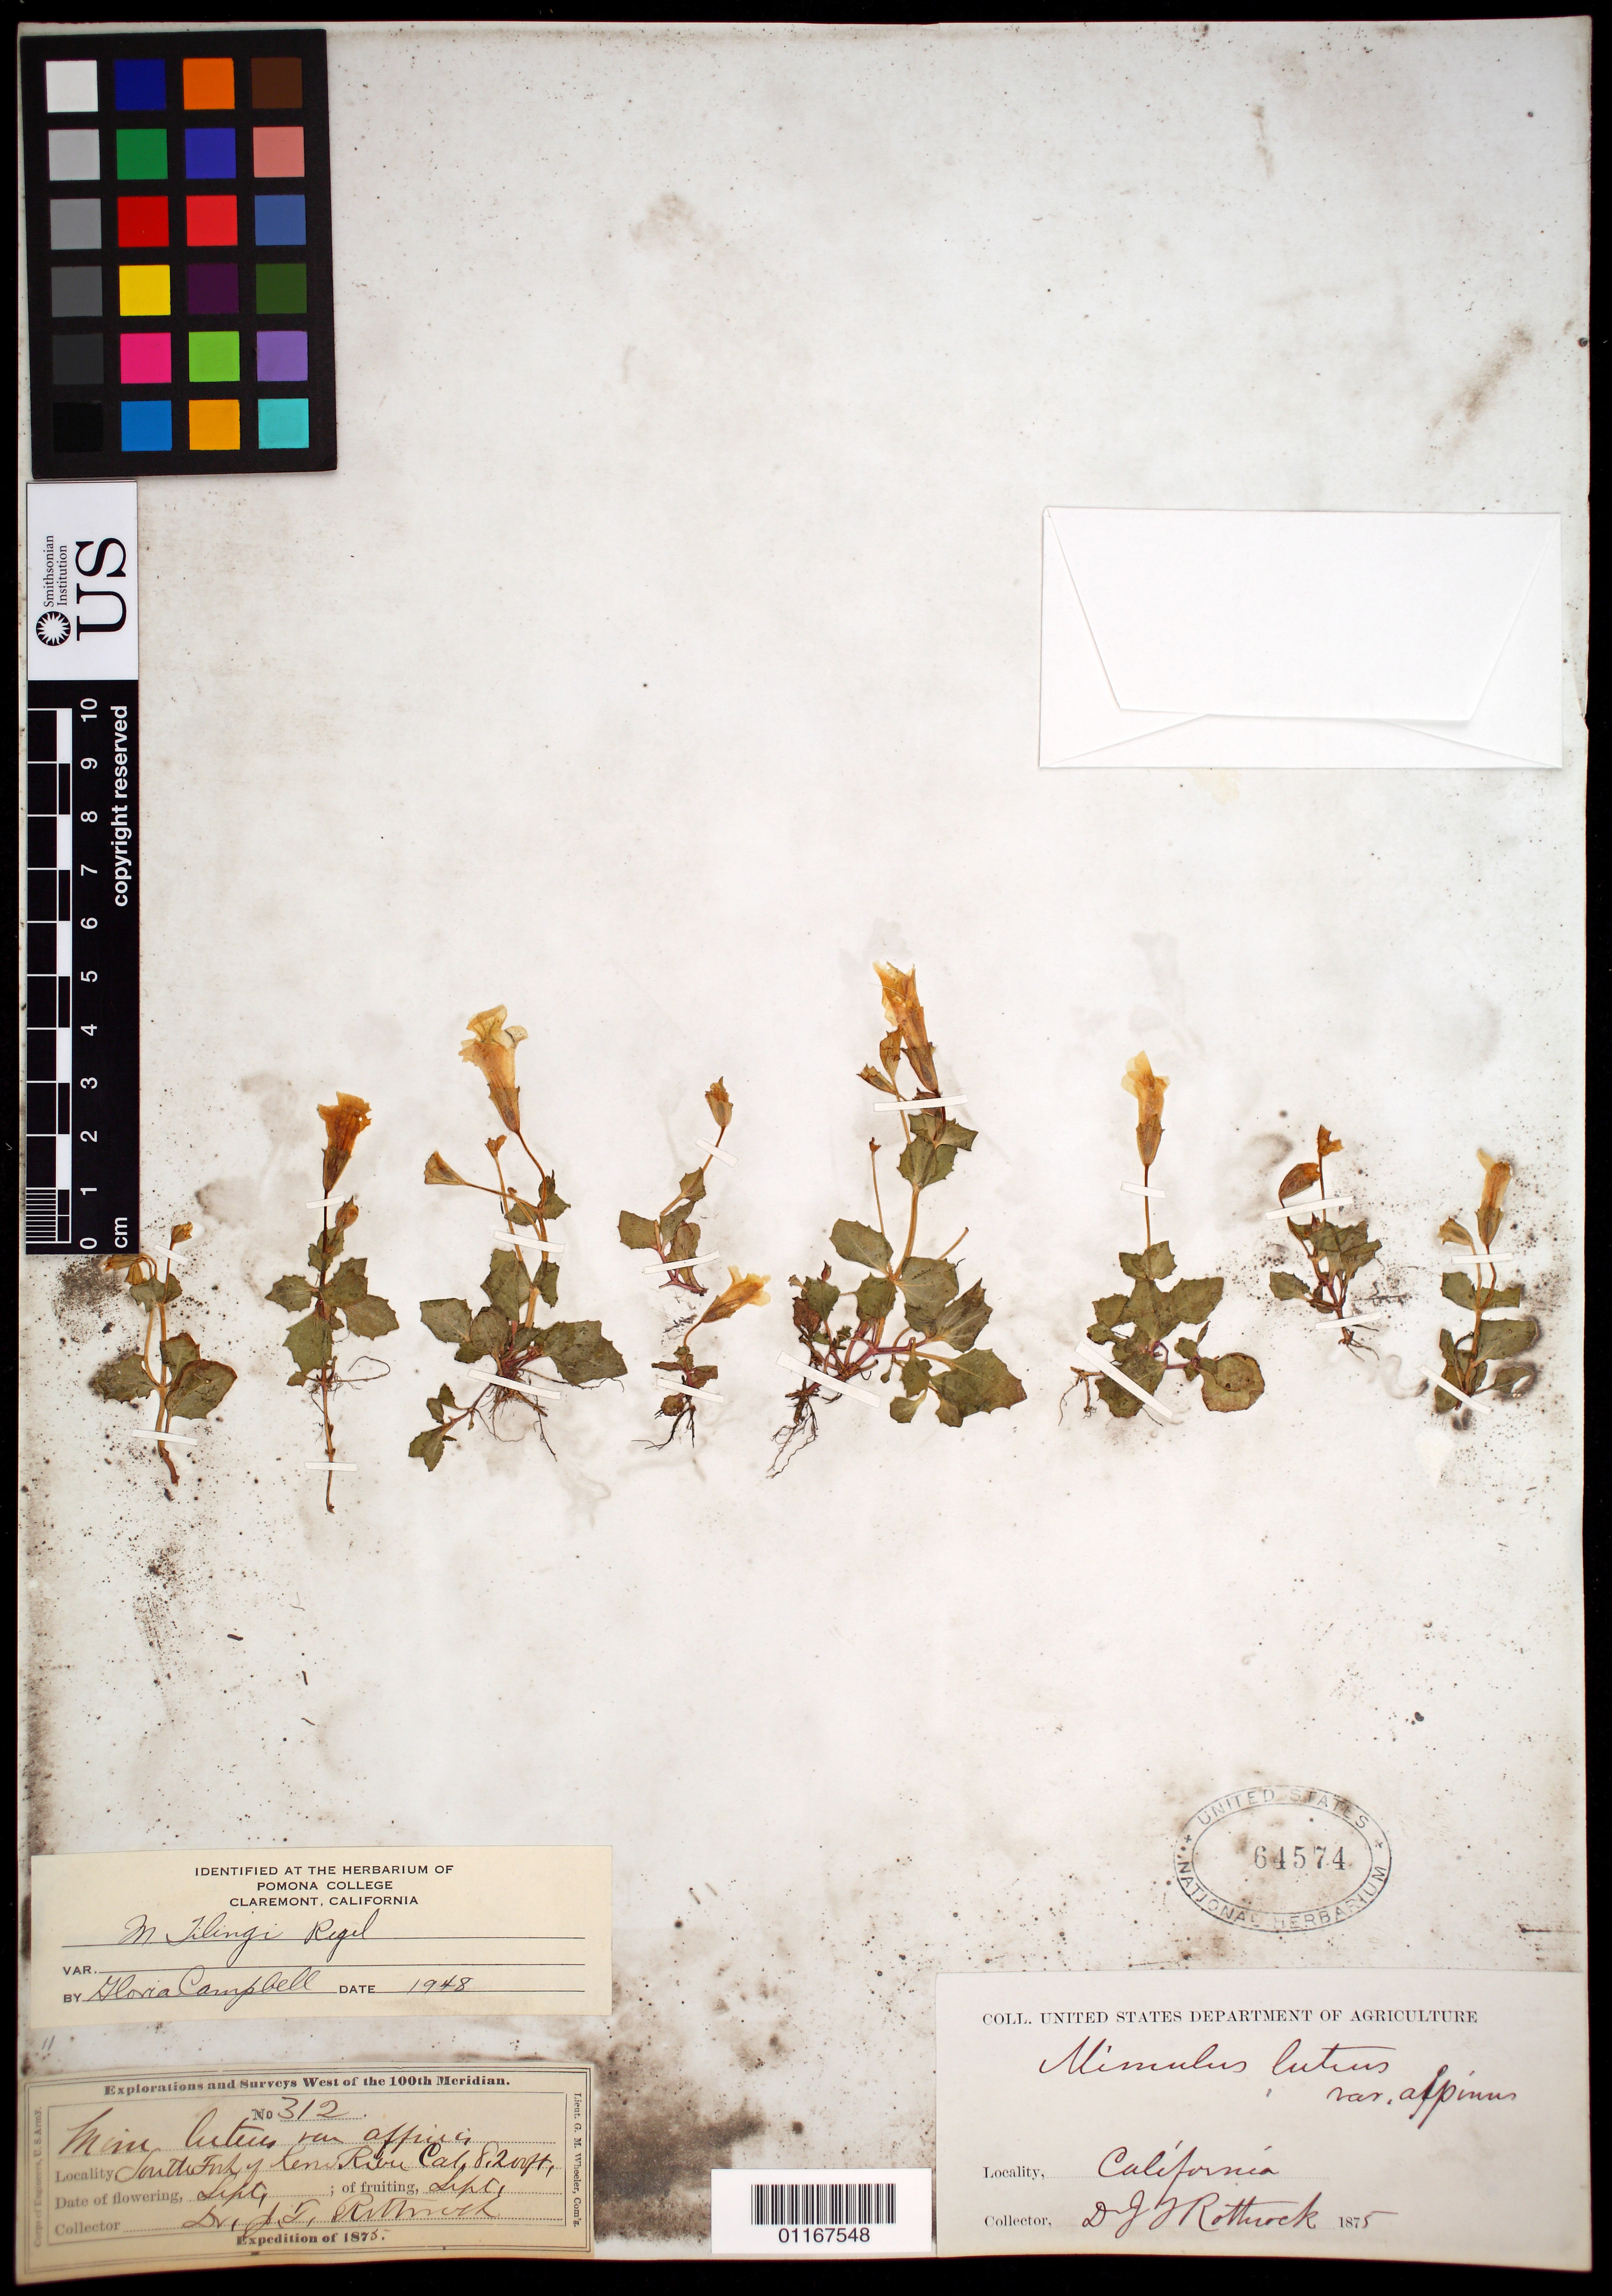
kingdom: Plantae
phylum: Tracheophyta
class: Magnoliopsida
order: Lamiales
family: Phrymaceae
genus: Mimulus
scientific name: Mimulus tilingii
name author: Regel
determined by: Campbell, G. R.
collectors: J. T. Rothrock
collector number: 312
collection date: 1875-09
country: United States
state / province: California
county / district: Kern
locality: South Fork of Kern River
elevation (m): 2499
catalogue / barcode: US 64574